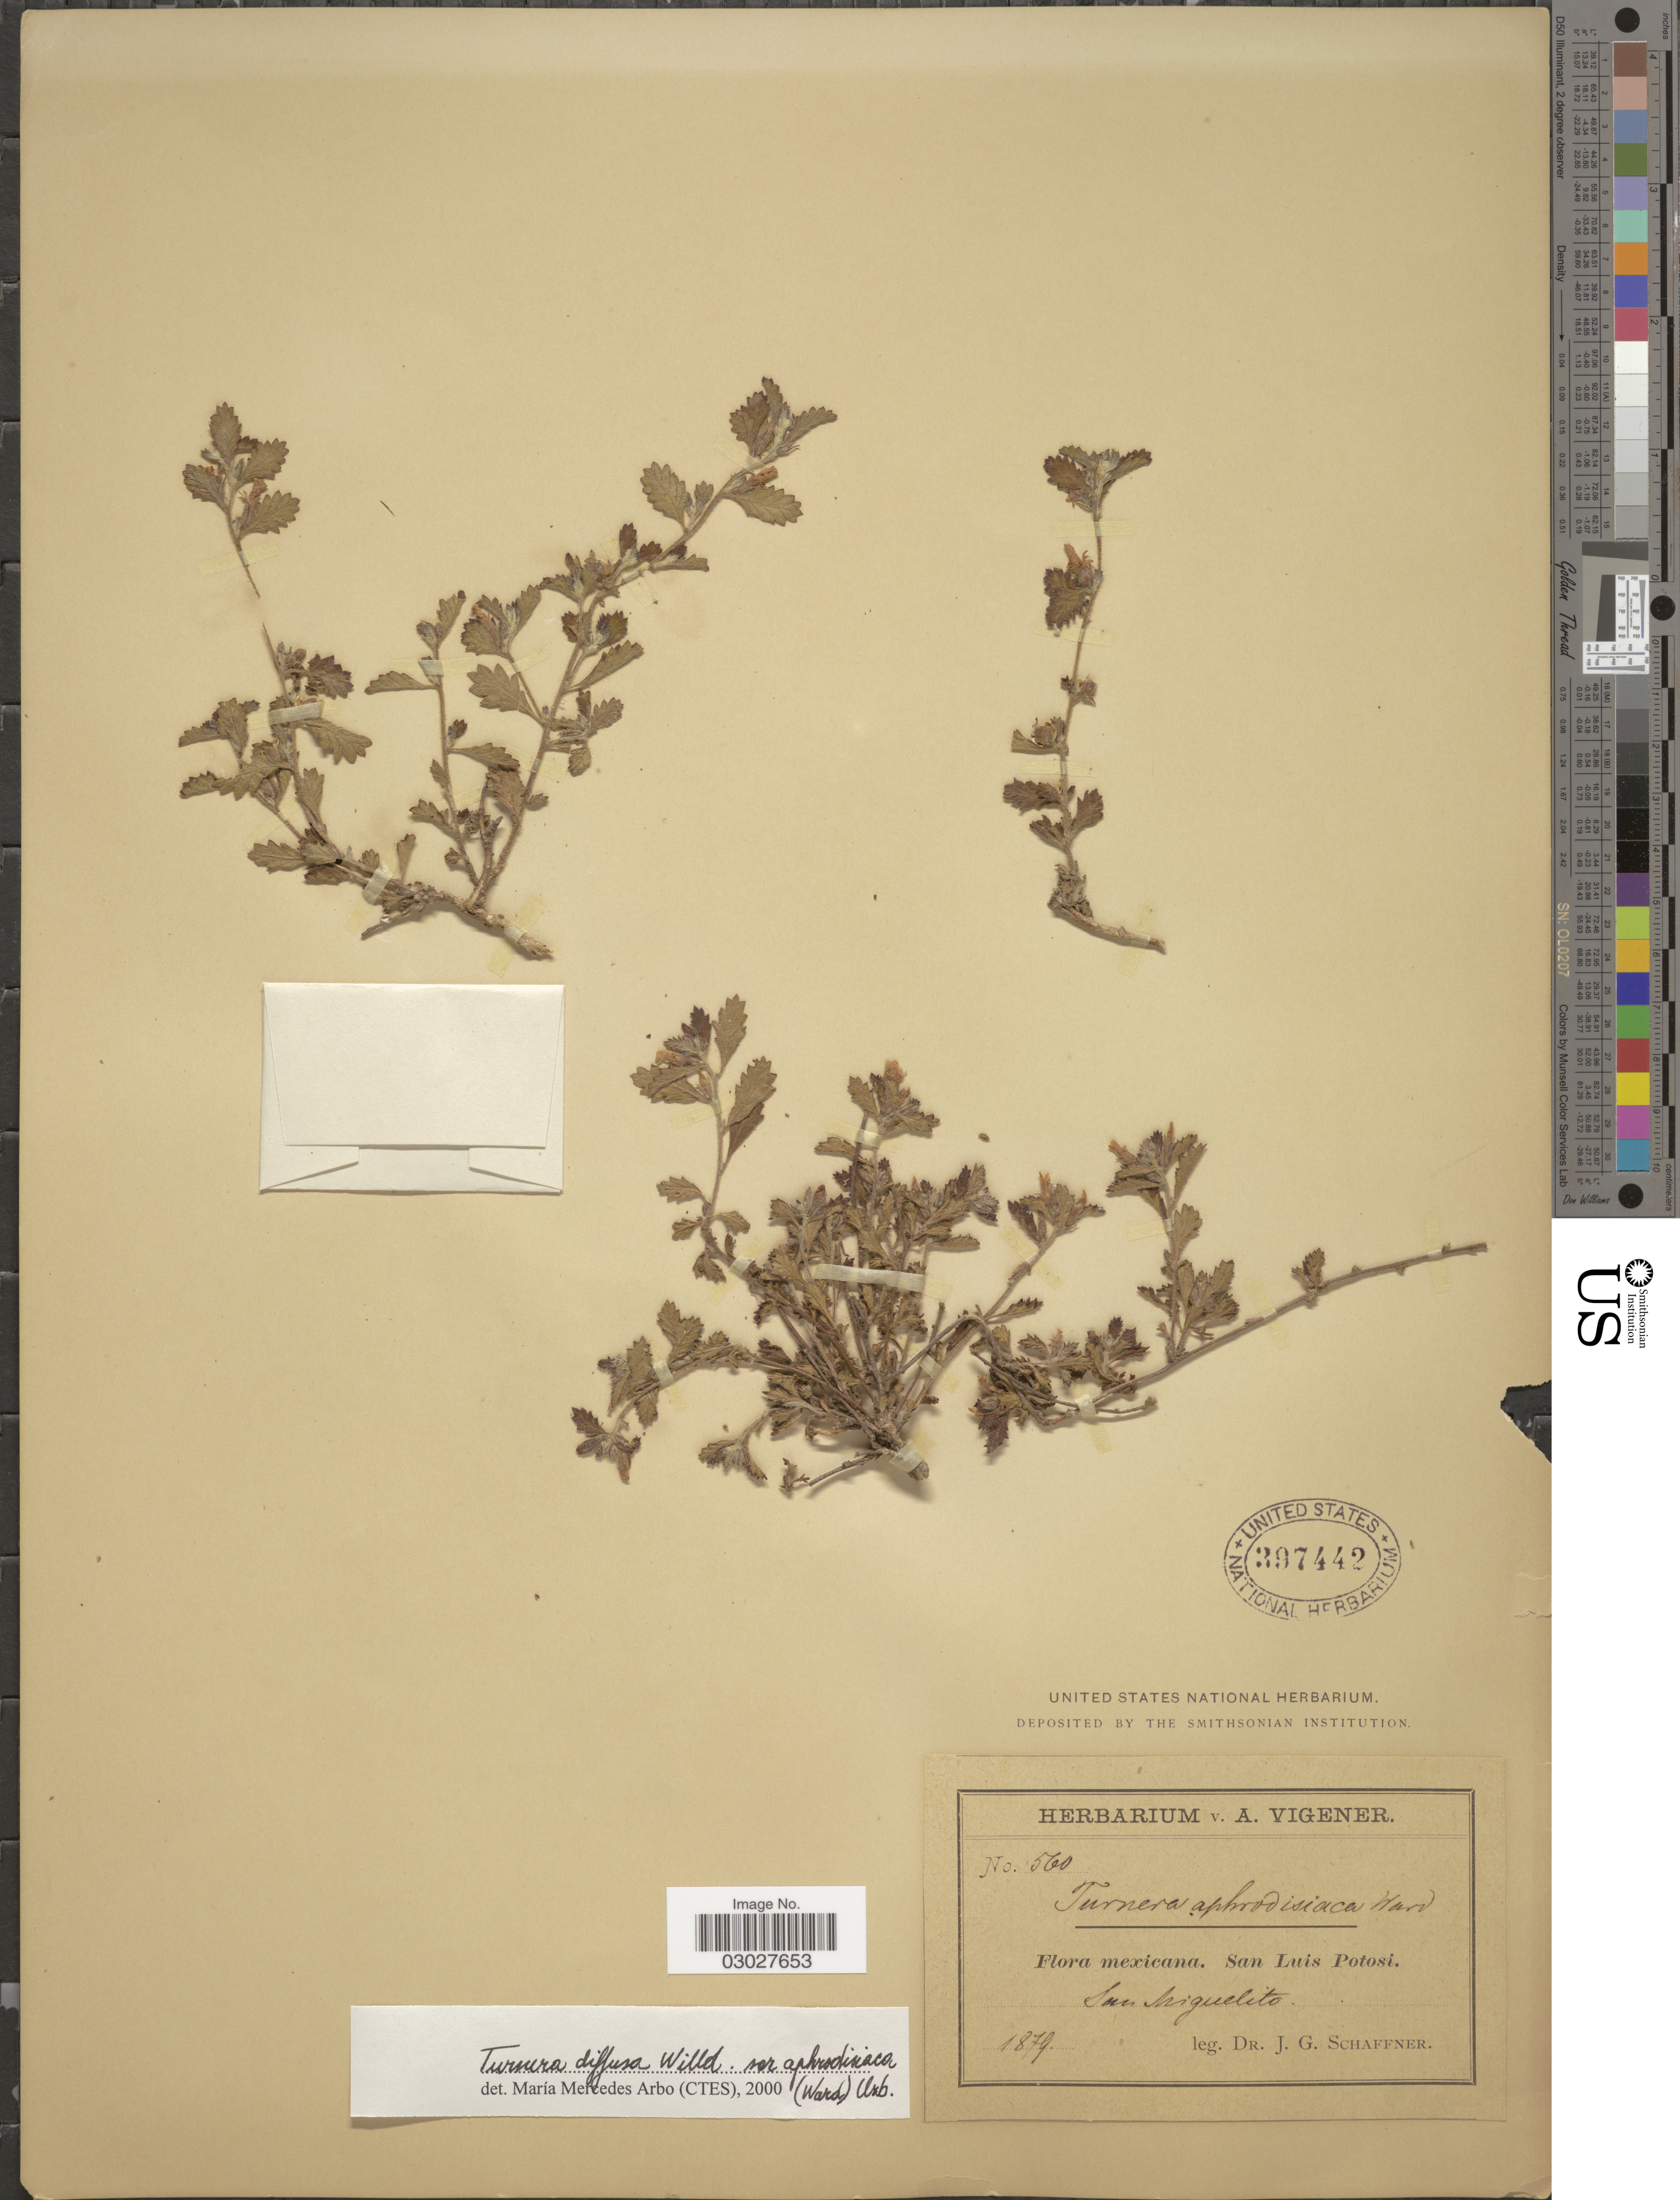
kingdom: Plantae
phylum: Tracheophyta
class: Magnoliopsida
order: Malpighiales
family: Turneraceae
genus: Turnera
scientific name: Turnera diffusa var. aphrodisiaca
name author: (Ward) Urb.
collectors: J. G. Schaffner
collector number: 560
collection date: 1879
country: Mexico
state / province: San Luis Potosí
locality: San Miguelito.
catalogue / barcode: US 397442